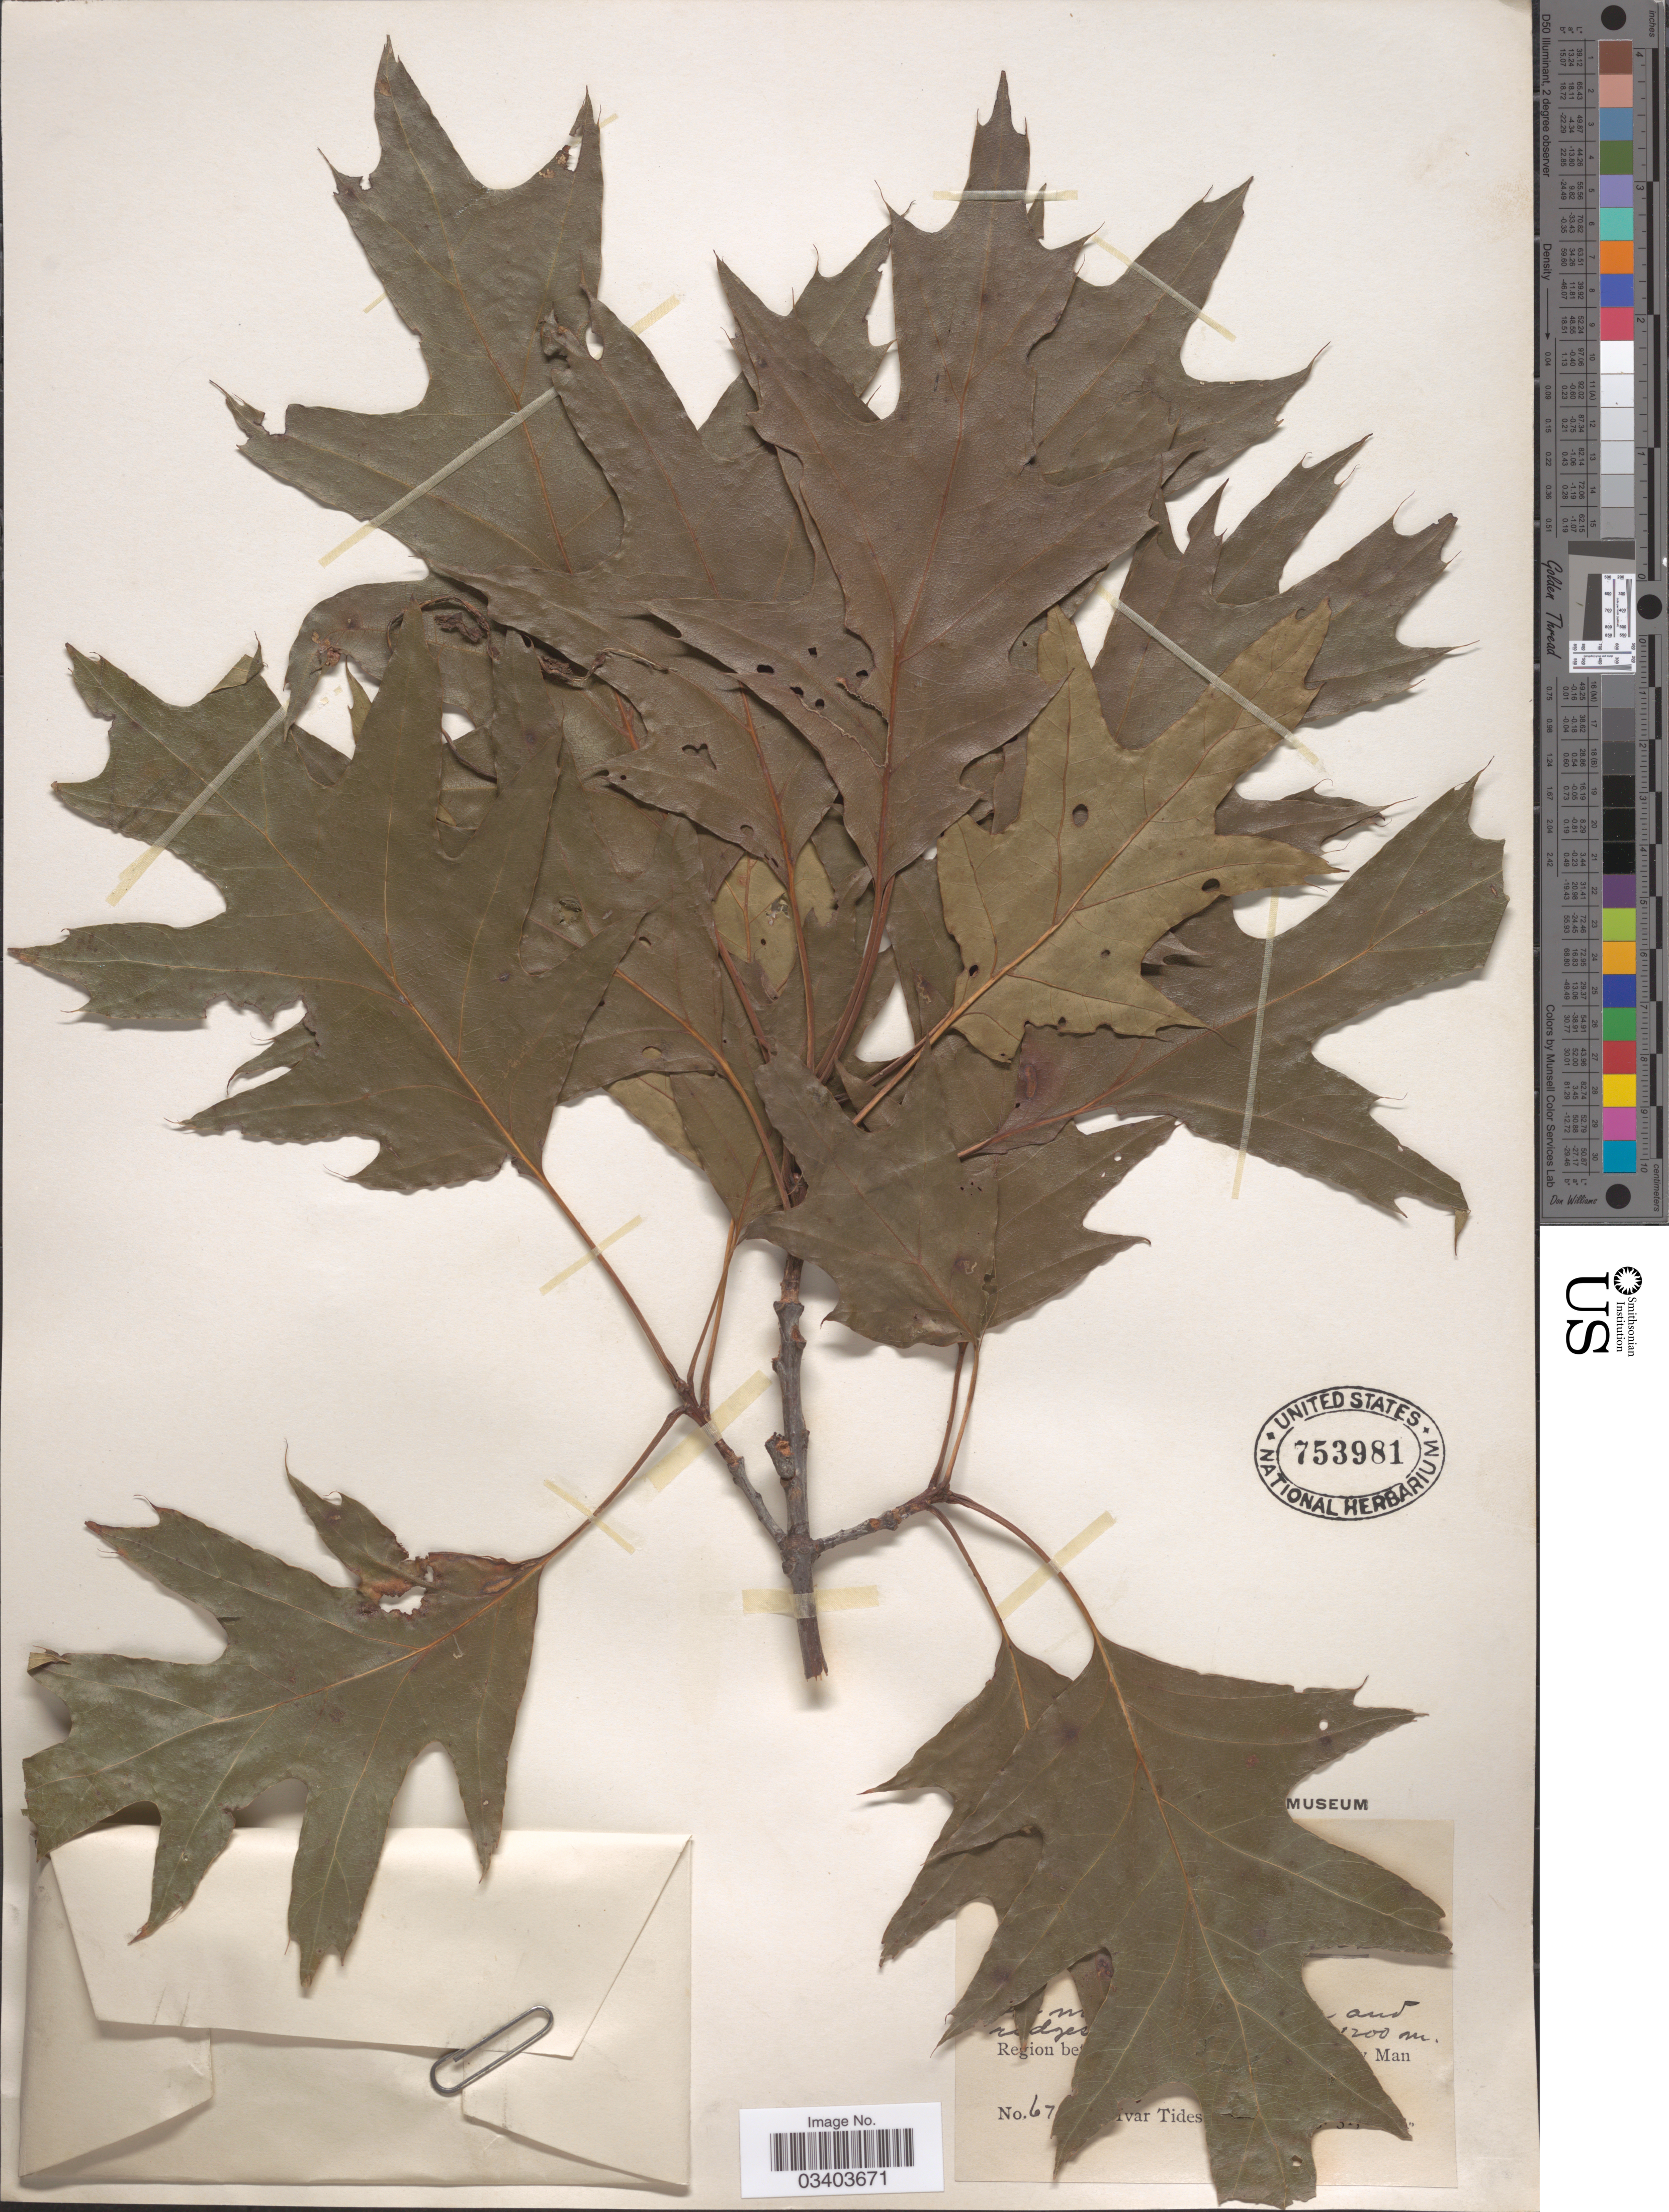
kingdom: Plantae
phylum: Tracheophyta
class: Magnoliopsida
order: Fagales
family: Fagaceae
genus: Quercus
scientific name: Quercus borealis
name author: F. Michx.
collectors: I. F. Tidestrom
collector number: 67!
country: United States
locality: [illegible text] and r[illegible text]dges [illegible text]. Region between Lurray & Stony Man.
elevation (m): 1200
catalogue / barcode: US 753981